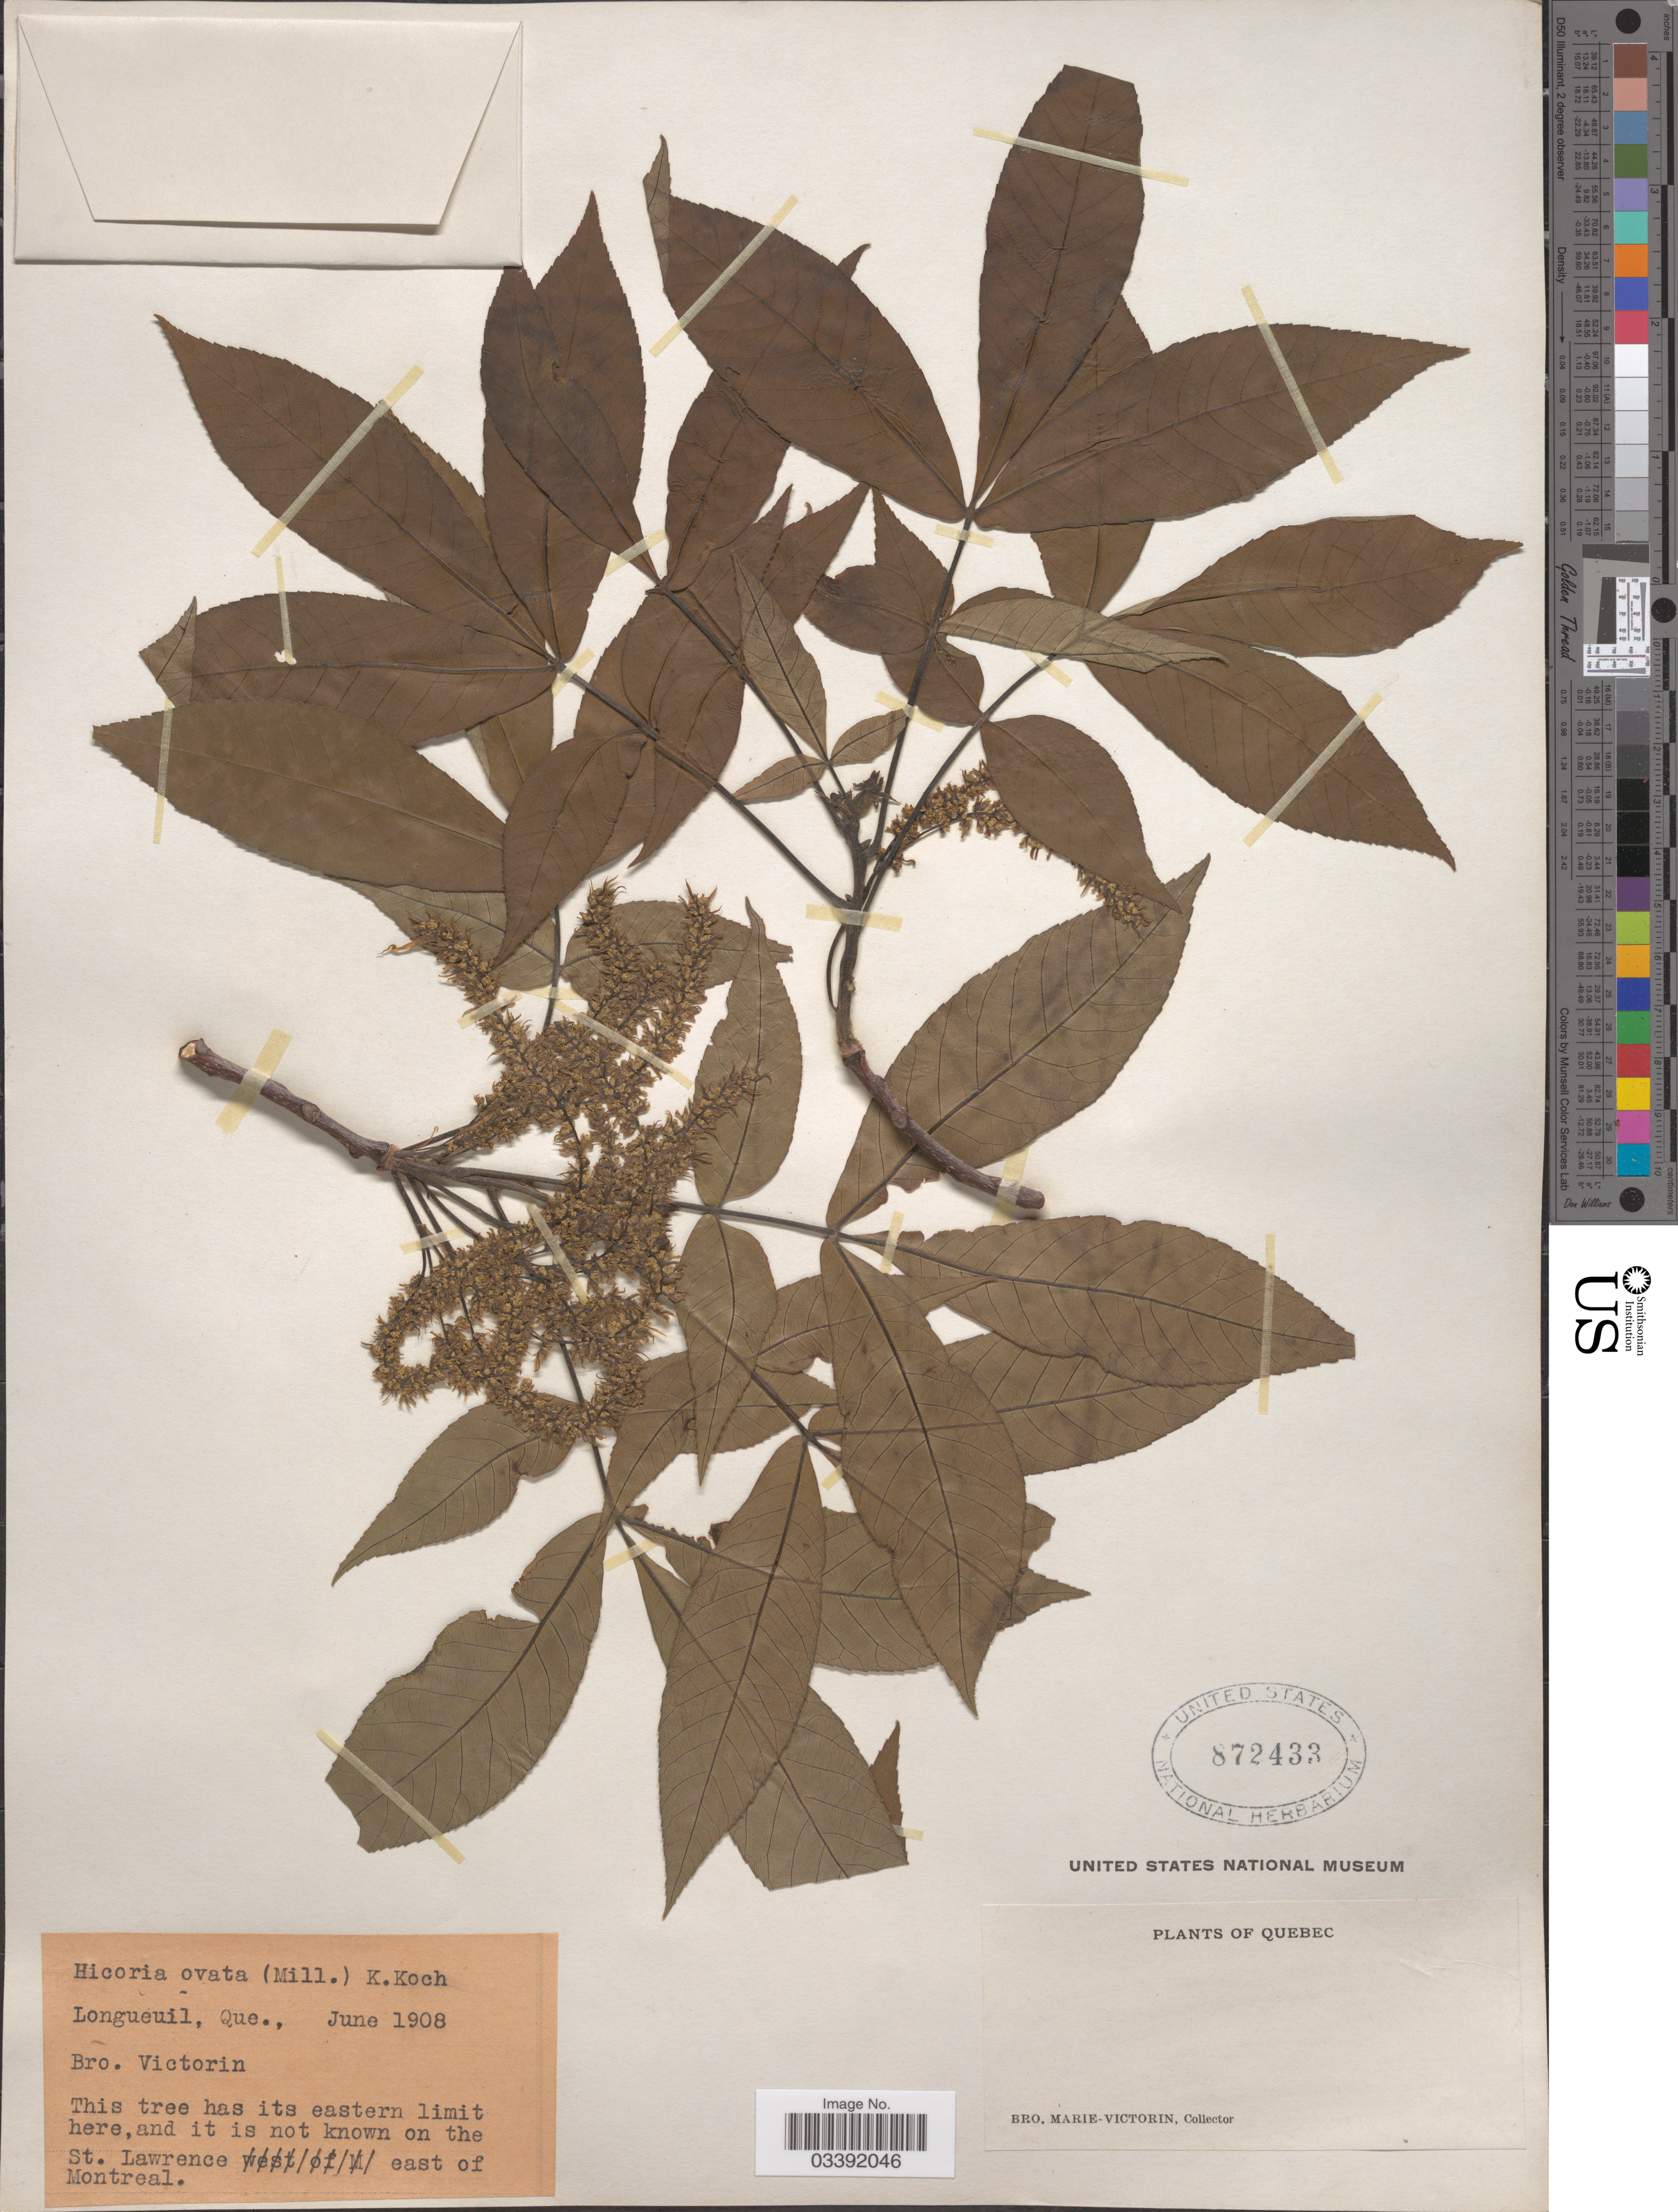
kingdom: Plantae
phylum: Tracheophyta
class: Magnoliopsida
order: Fagales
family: Juglandaceae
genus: Carya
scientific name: Carya ovata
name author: (Mill.) K. Koch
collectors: Fr. Marie-Victorin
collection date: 1908-06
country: Canada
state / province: Quebec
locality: Longueuil. St. Lawrence east of Montreal [unsure placement].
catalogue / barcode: US 872433